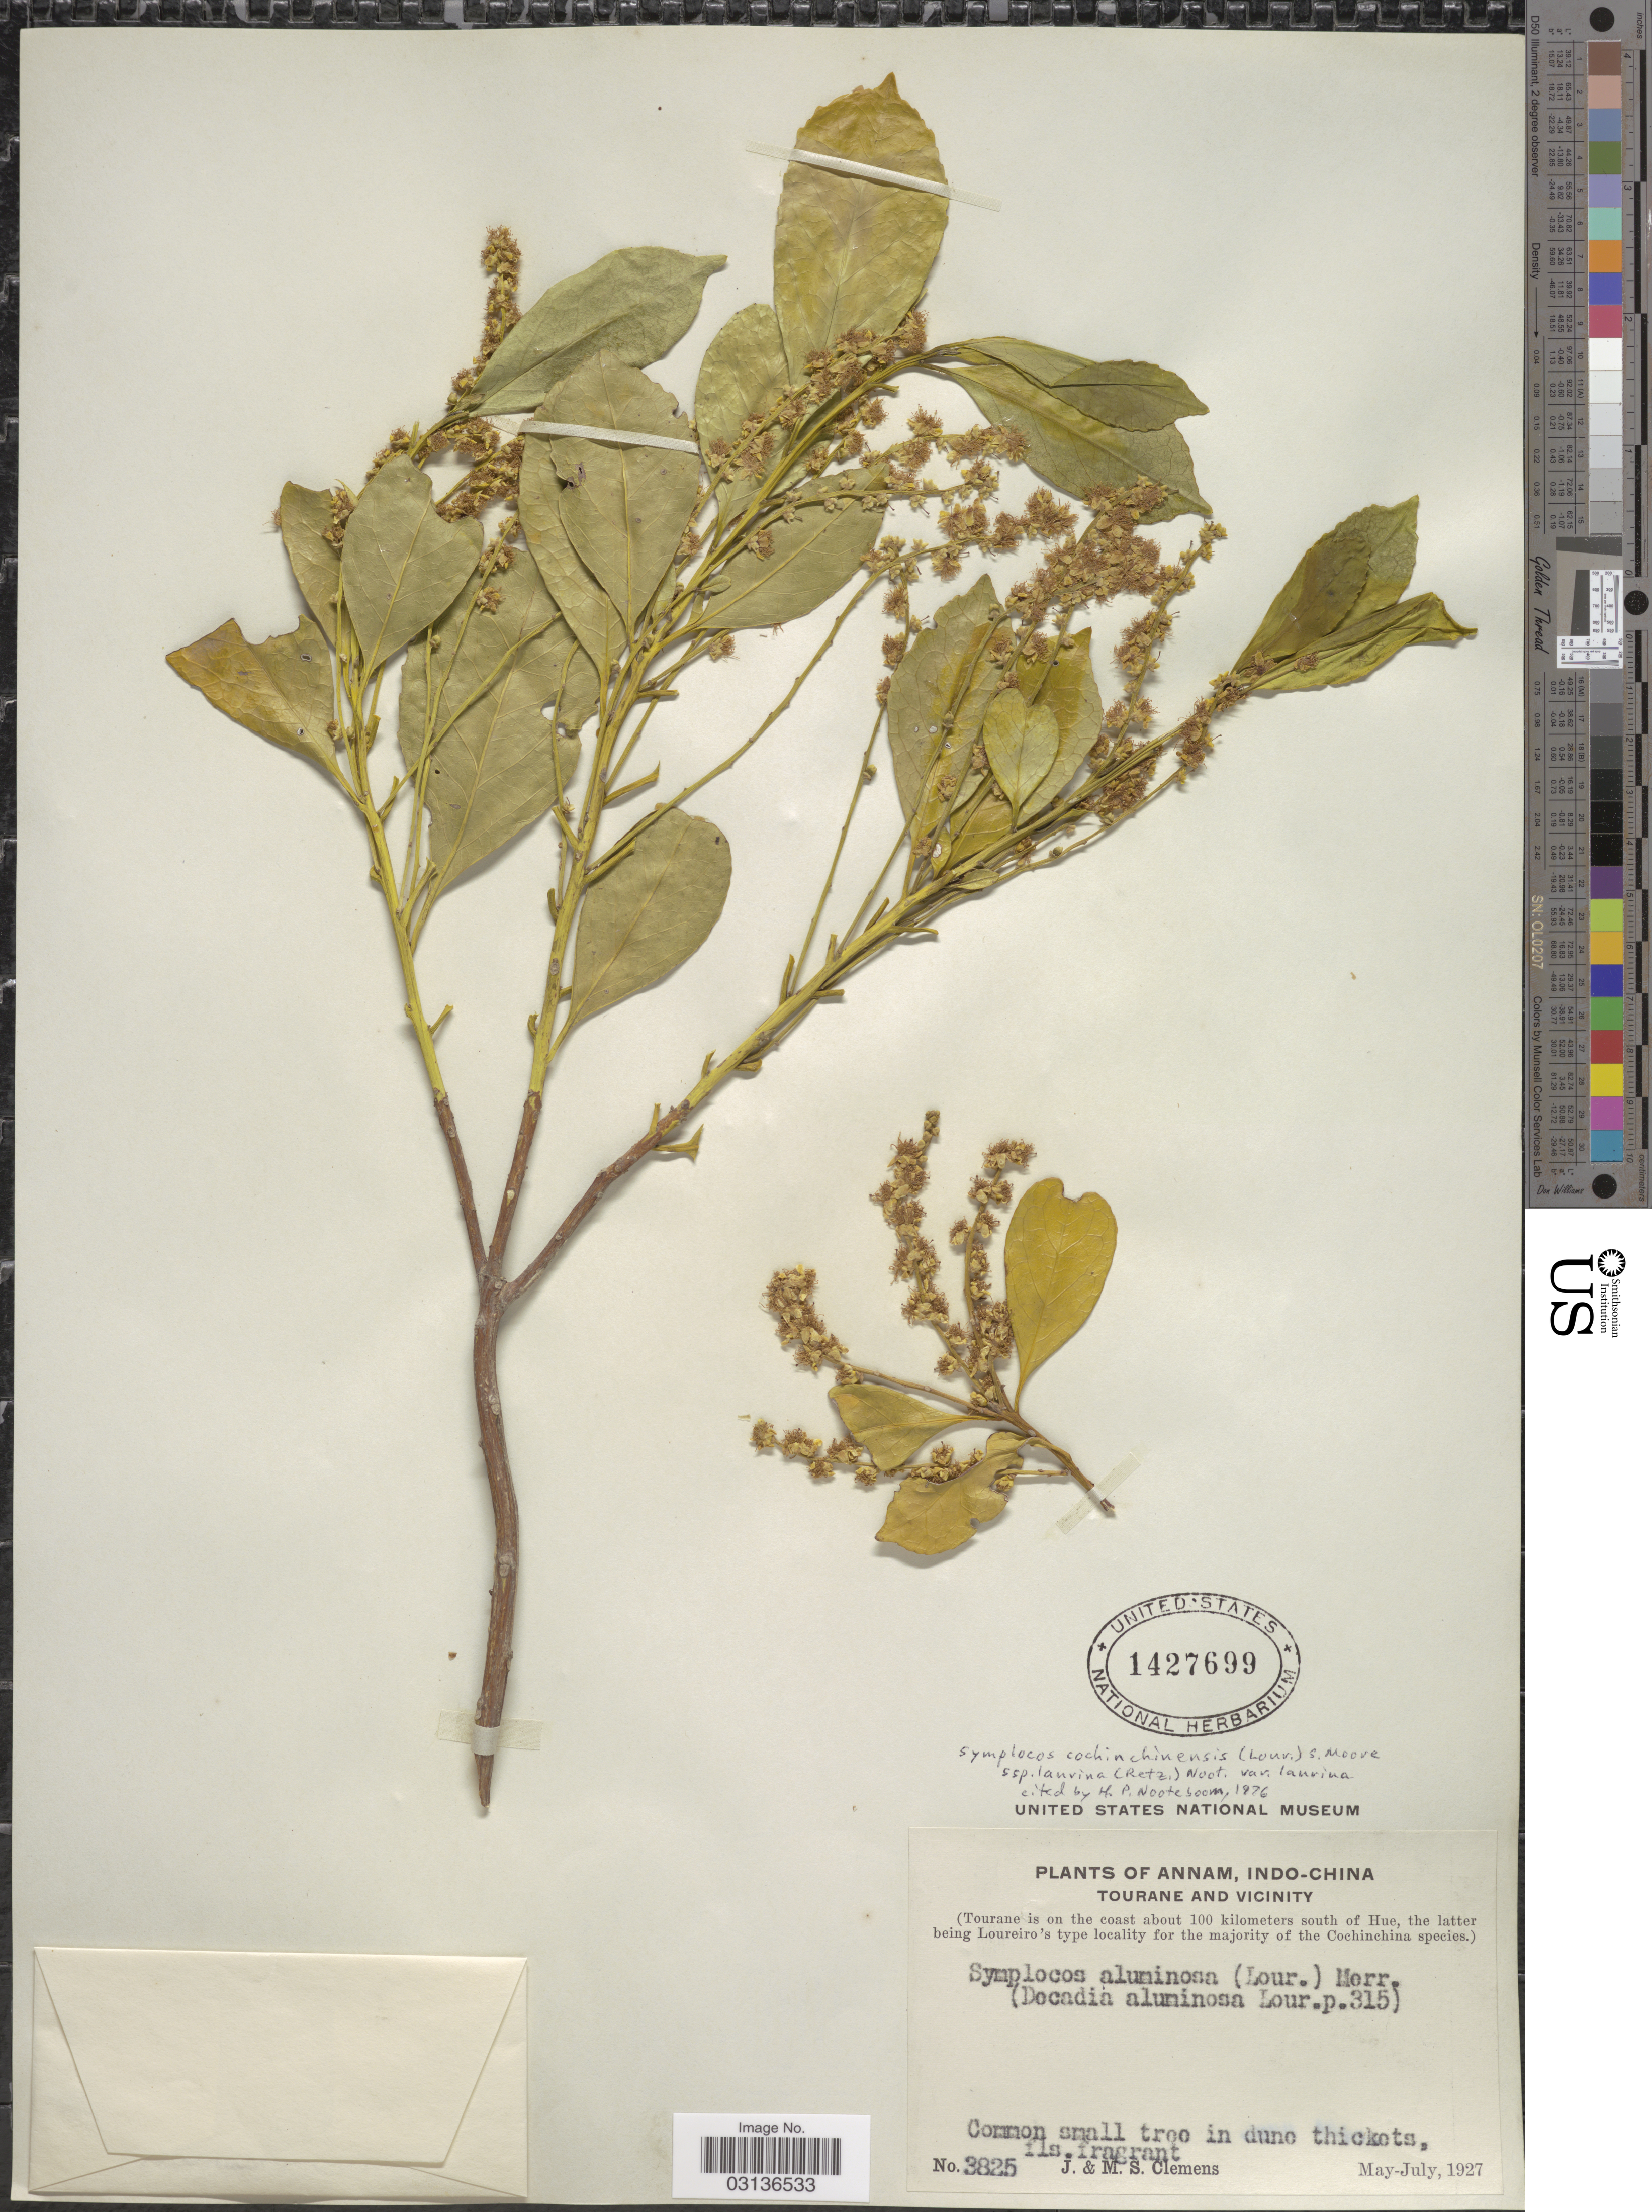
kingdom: Plantae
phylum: Tracheophyta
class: Magnoliopsida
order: Ericales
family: Symplocaceae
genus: Symplocos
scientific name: Symplocos cochinchinensis subsp. laurina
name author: (Retz.) Noot.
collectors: J. Clemens & M. S. Clemens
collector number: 3825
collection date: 1927-05/1927-07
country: Vietnam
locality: Annam, Indo-China. Tourane and Vicinity. (Tourane is on the coast about 100 kilometers south of Hue).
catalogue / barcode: US 1427699